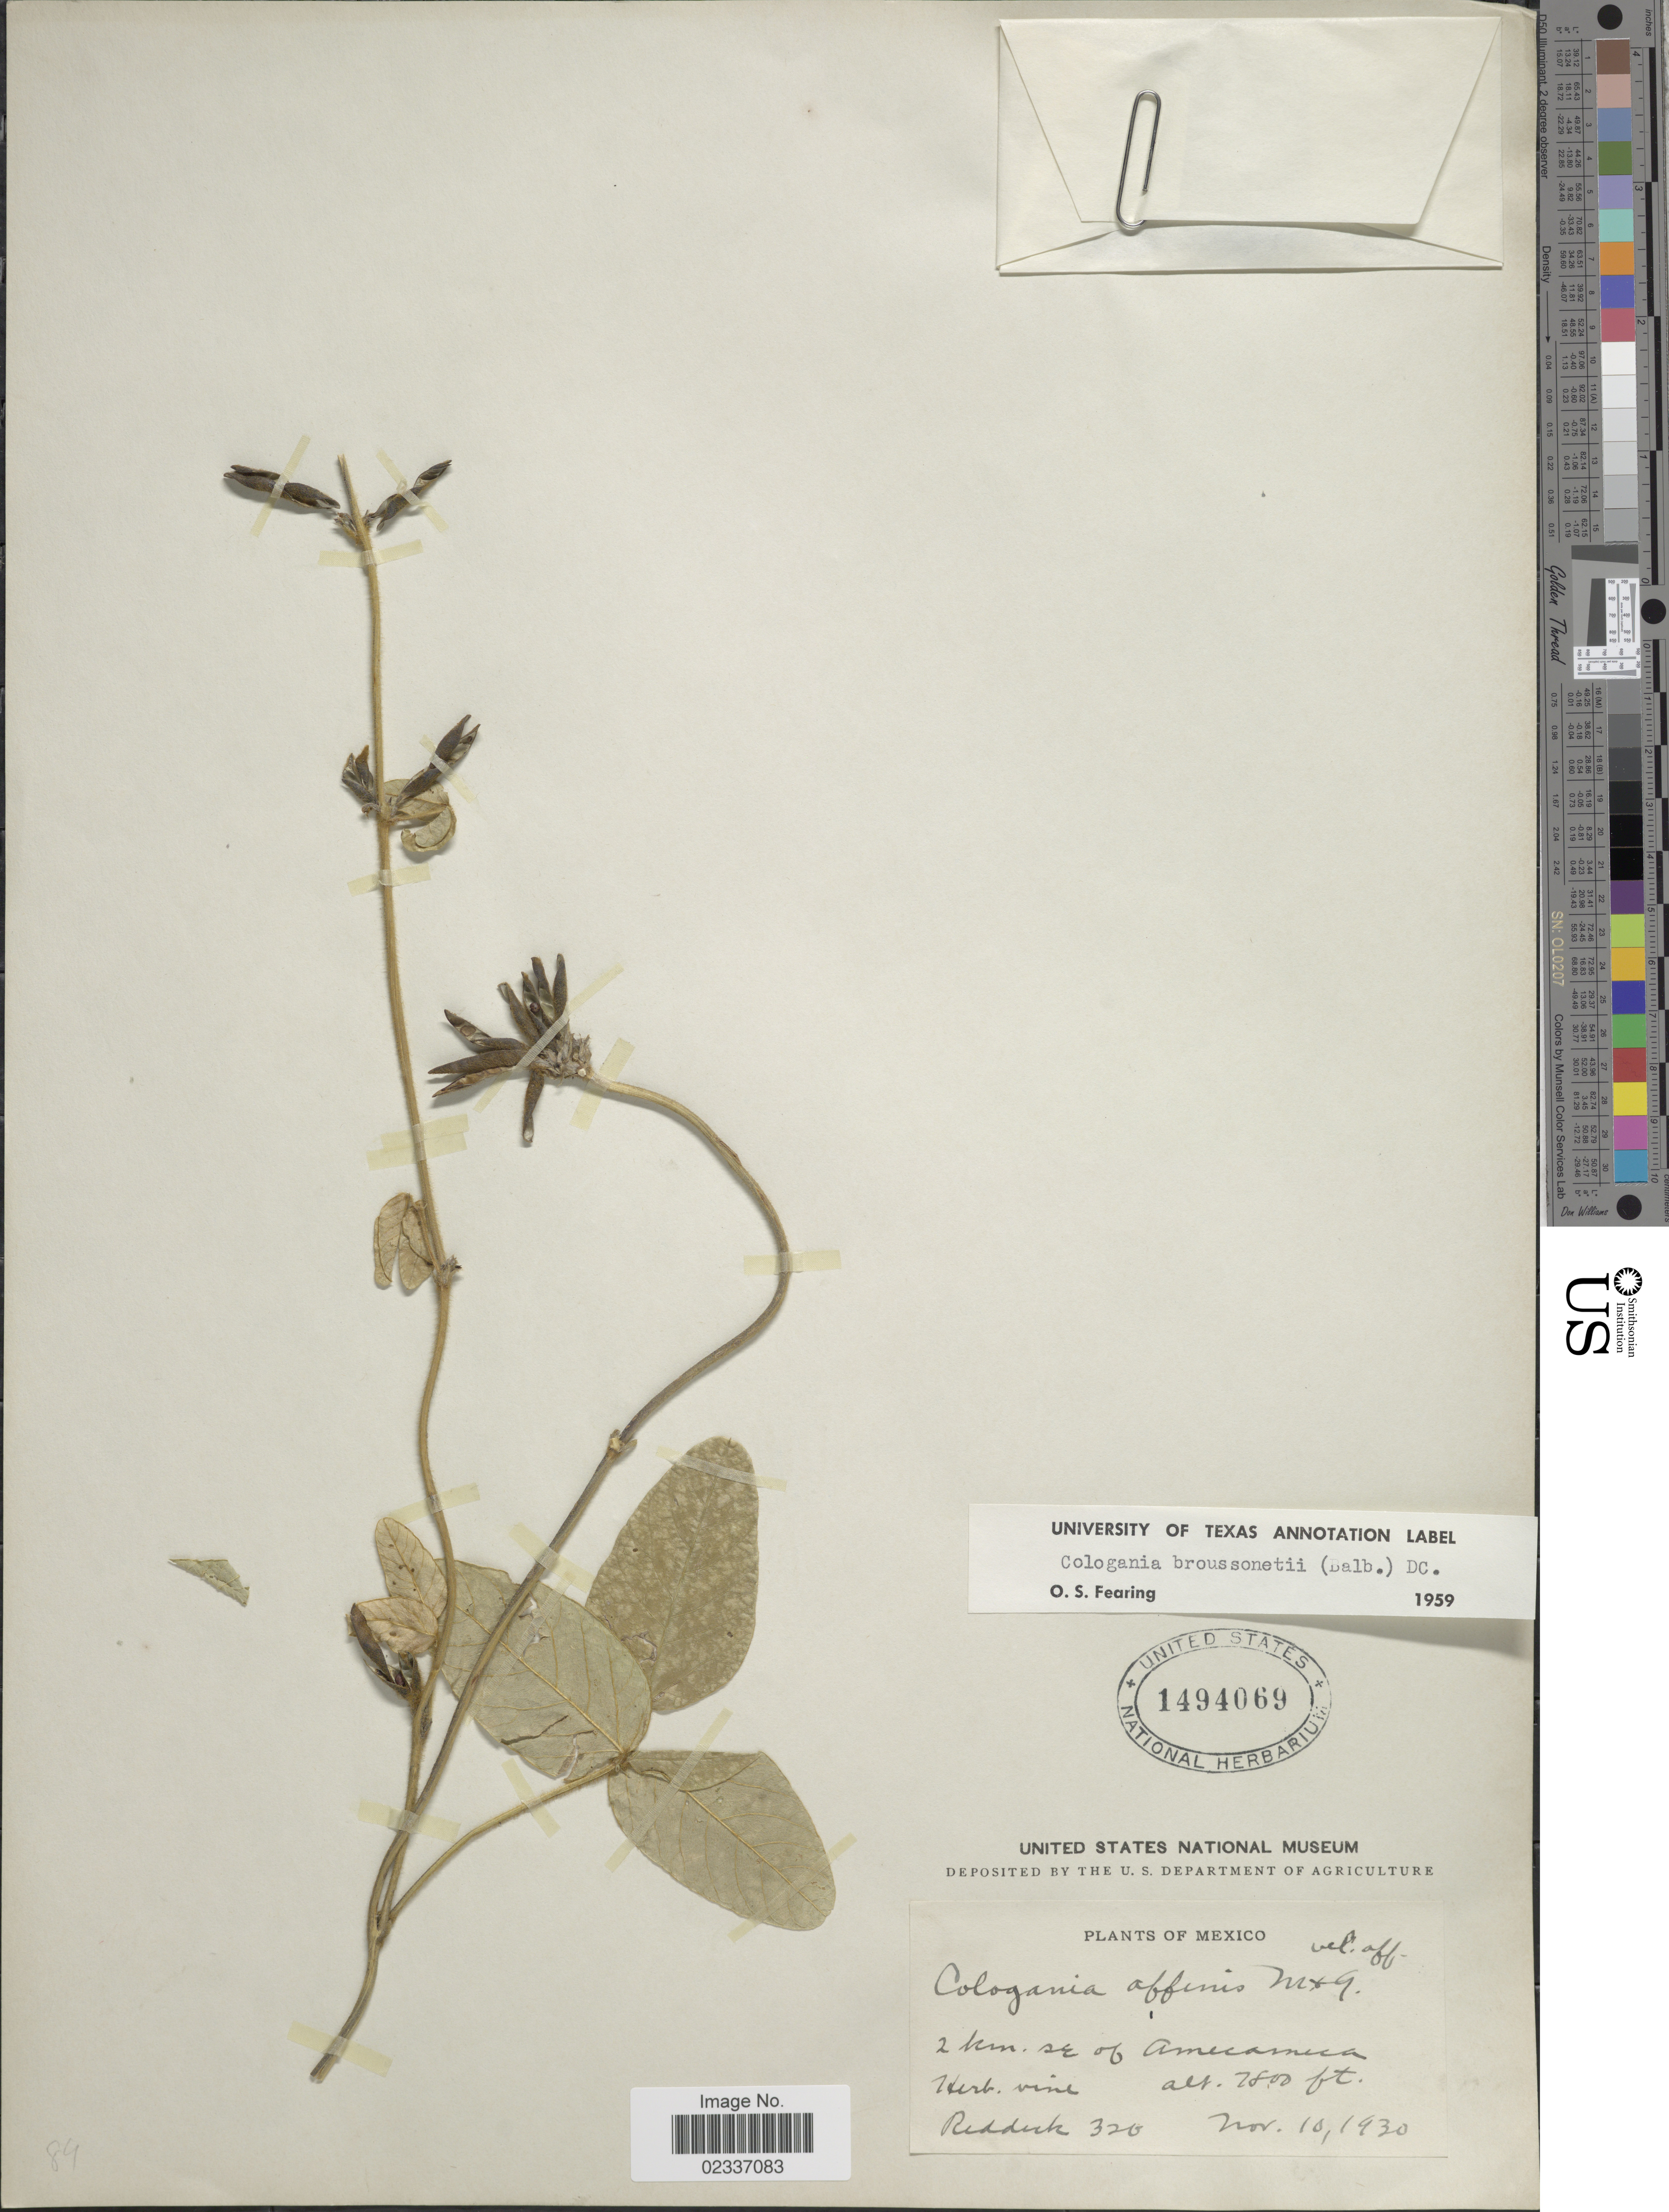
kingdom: Plantae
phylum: Tracheophyta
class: Magnoliopsida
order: Fabales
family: Fabaceae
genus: Cologania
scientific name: Cologania broussonetii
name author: (Balb.) DC.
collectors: Reddick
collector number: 320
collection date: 1930-11-10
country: Mexico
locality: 2 km se of Amecarnica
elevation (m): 2377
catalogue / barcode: US 1494069